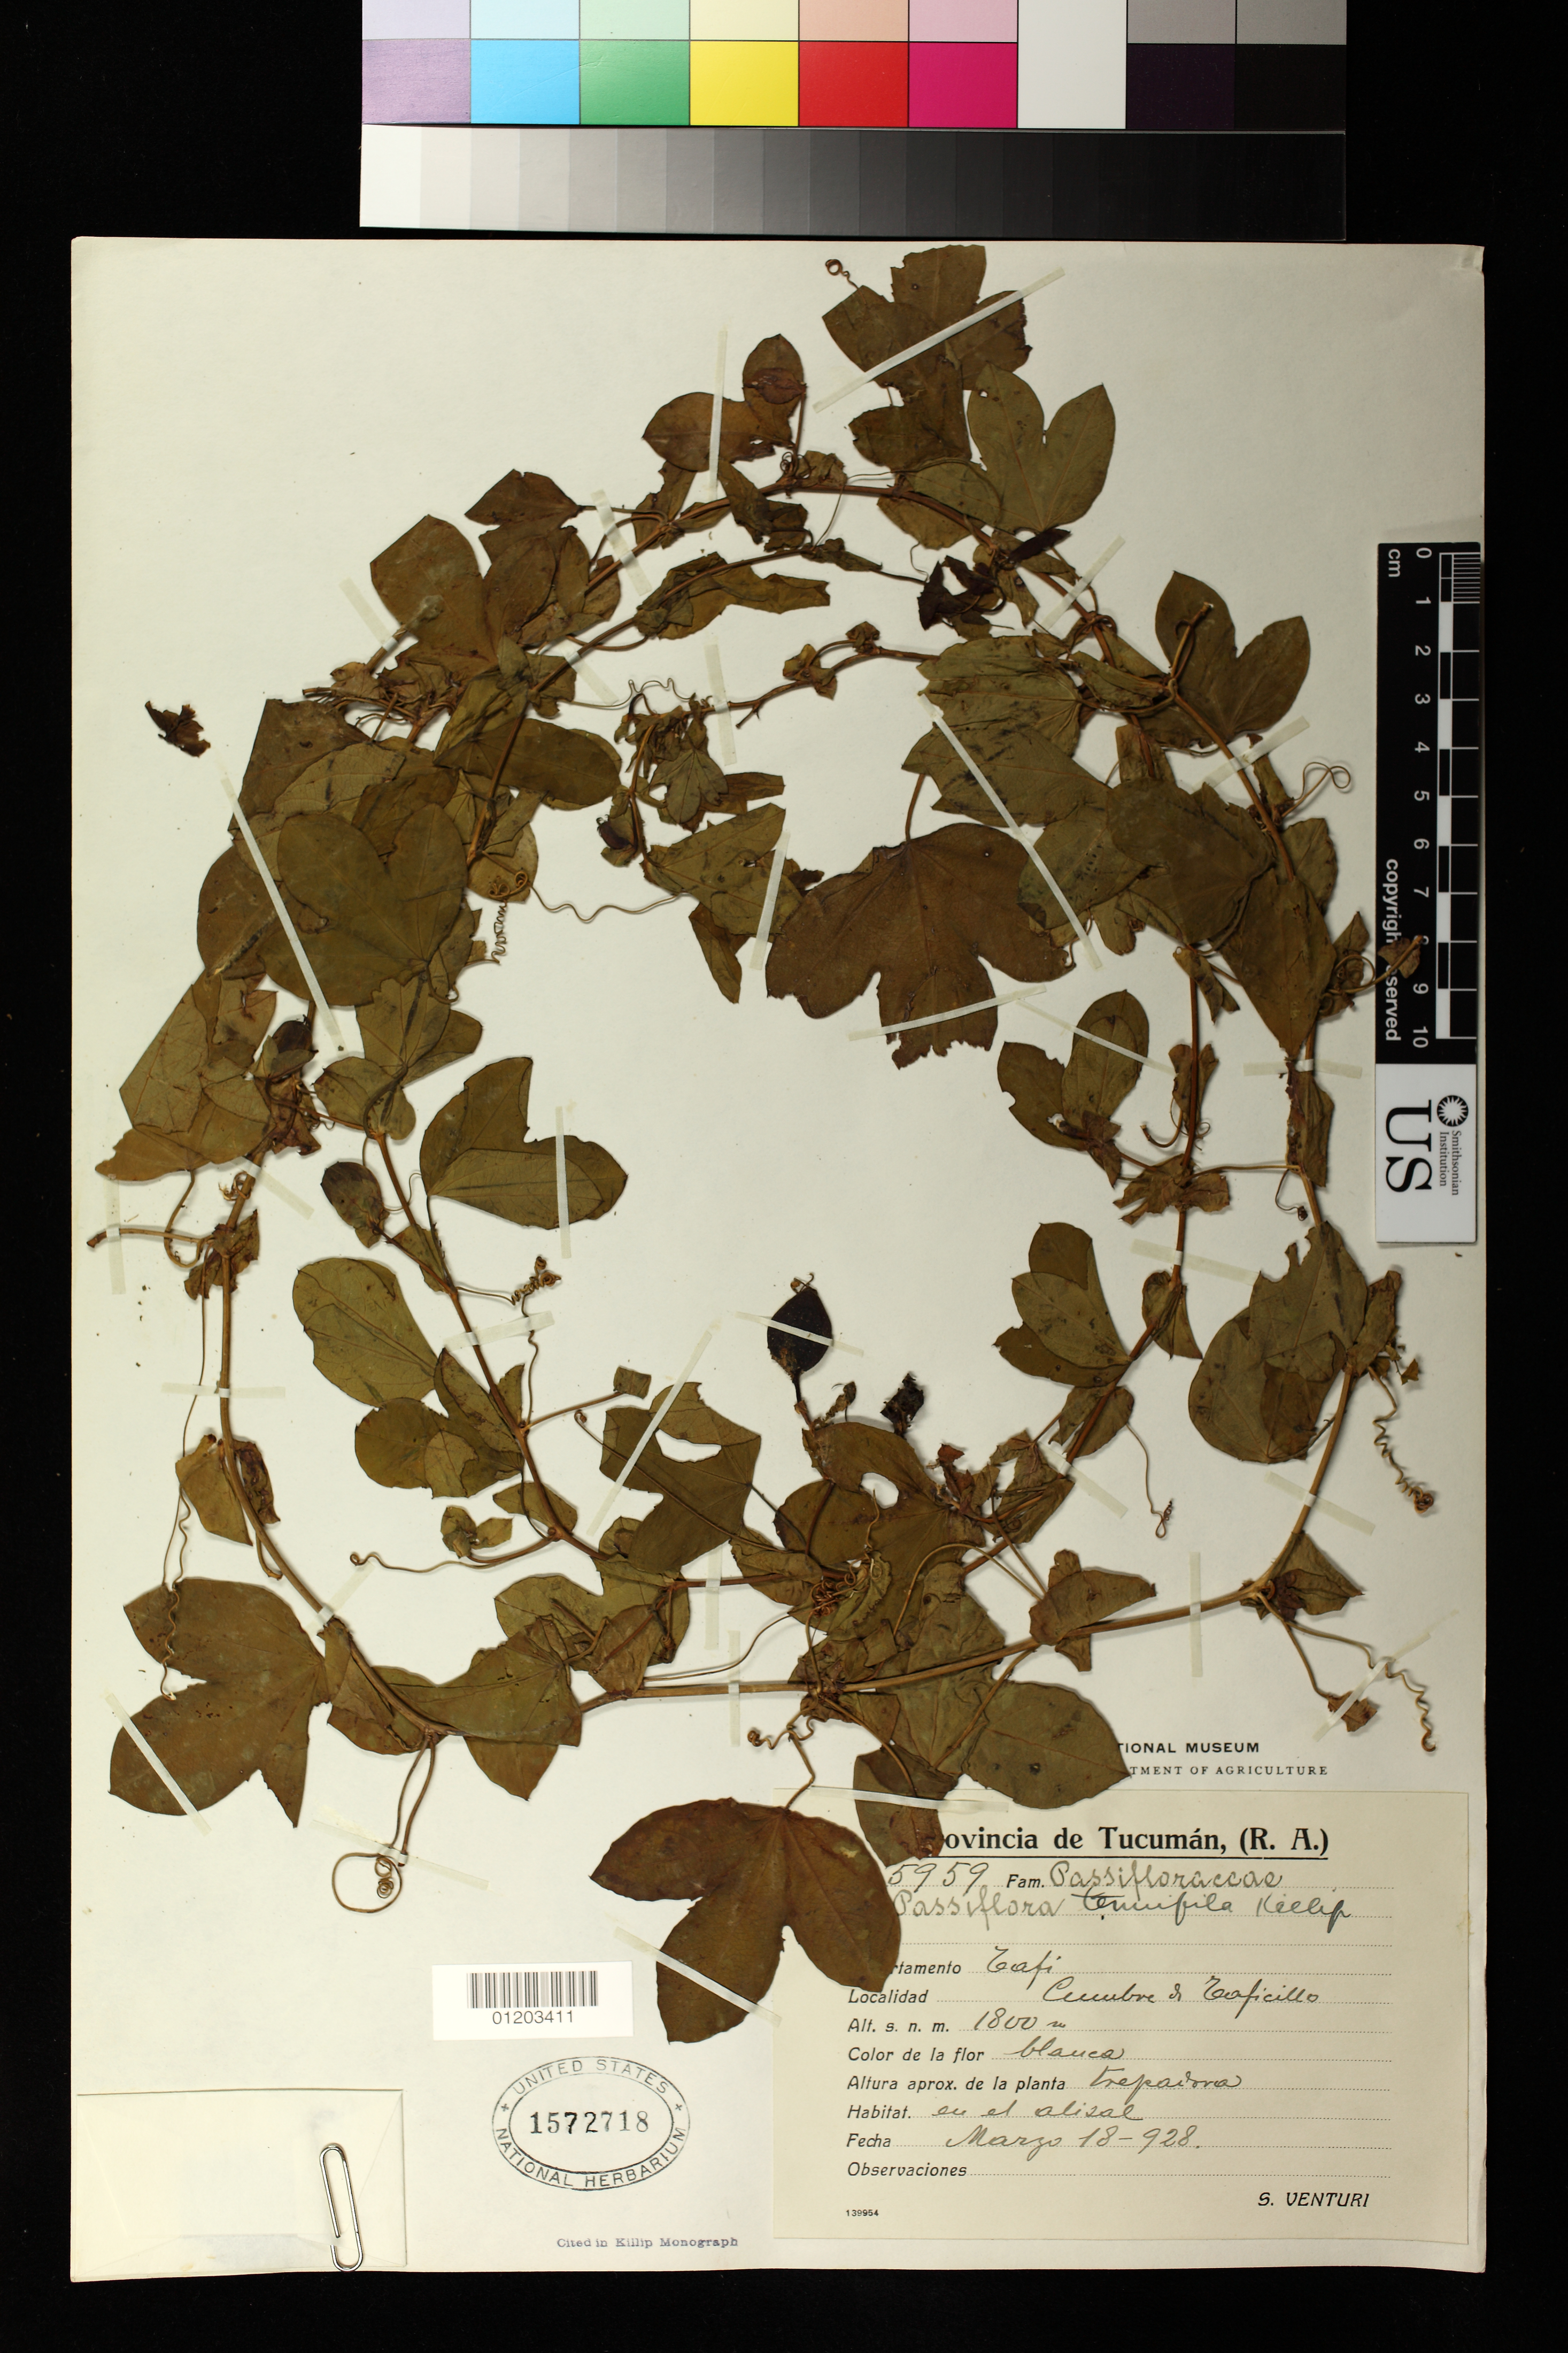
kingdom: Plantae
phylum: Tracheophyta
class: Magnoliopsida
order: Malpighiales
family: Passifloraceae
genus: Passiflora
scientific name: Passiflora tenuifila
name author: Killip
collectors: S. Venturi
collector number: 5959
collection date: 1928-03-18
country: Argentina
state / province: Tucuman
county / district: Tafi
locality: Cumbre de Taficillo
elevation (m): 1800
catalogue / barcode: US 1572718